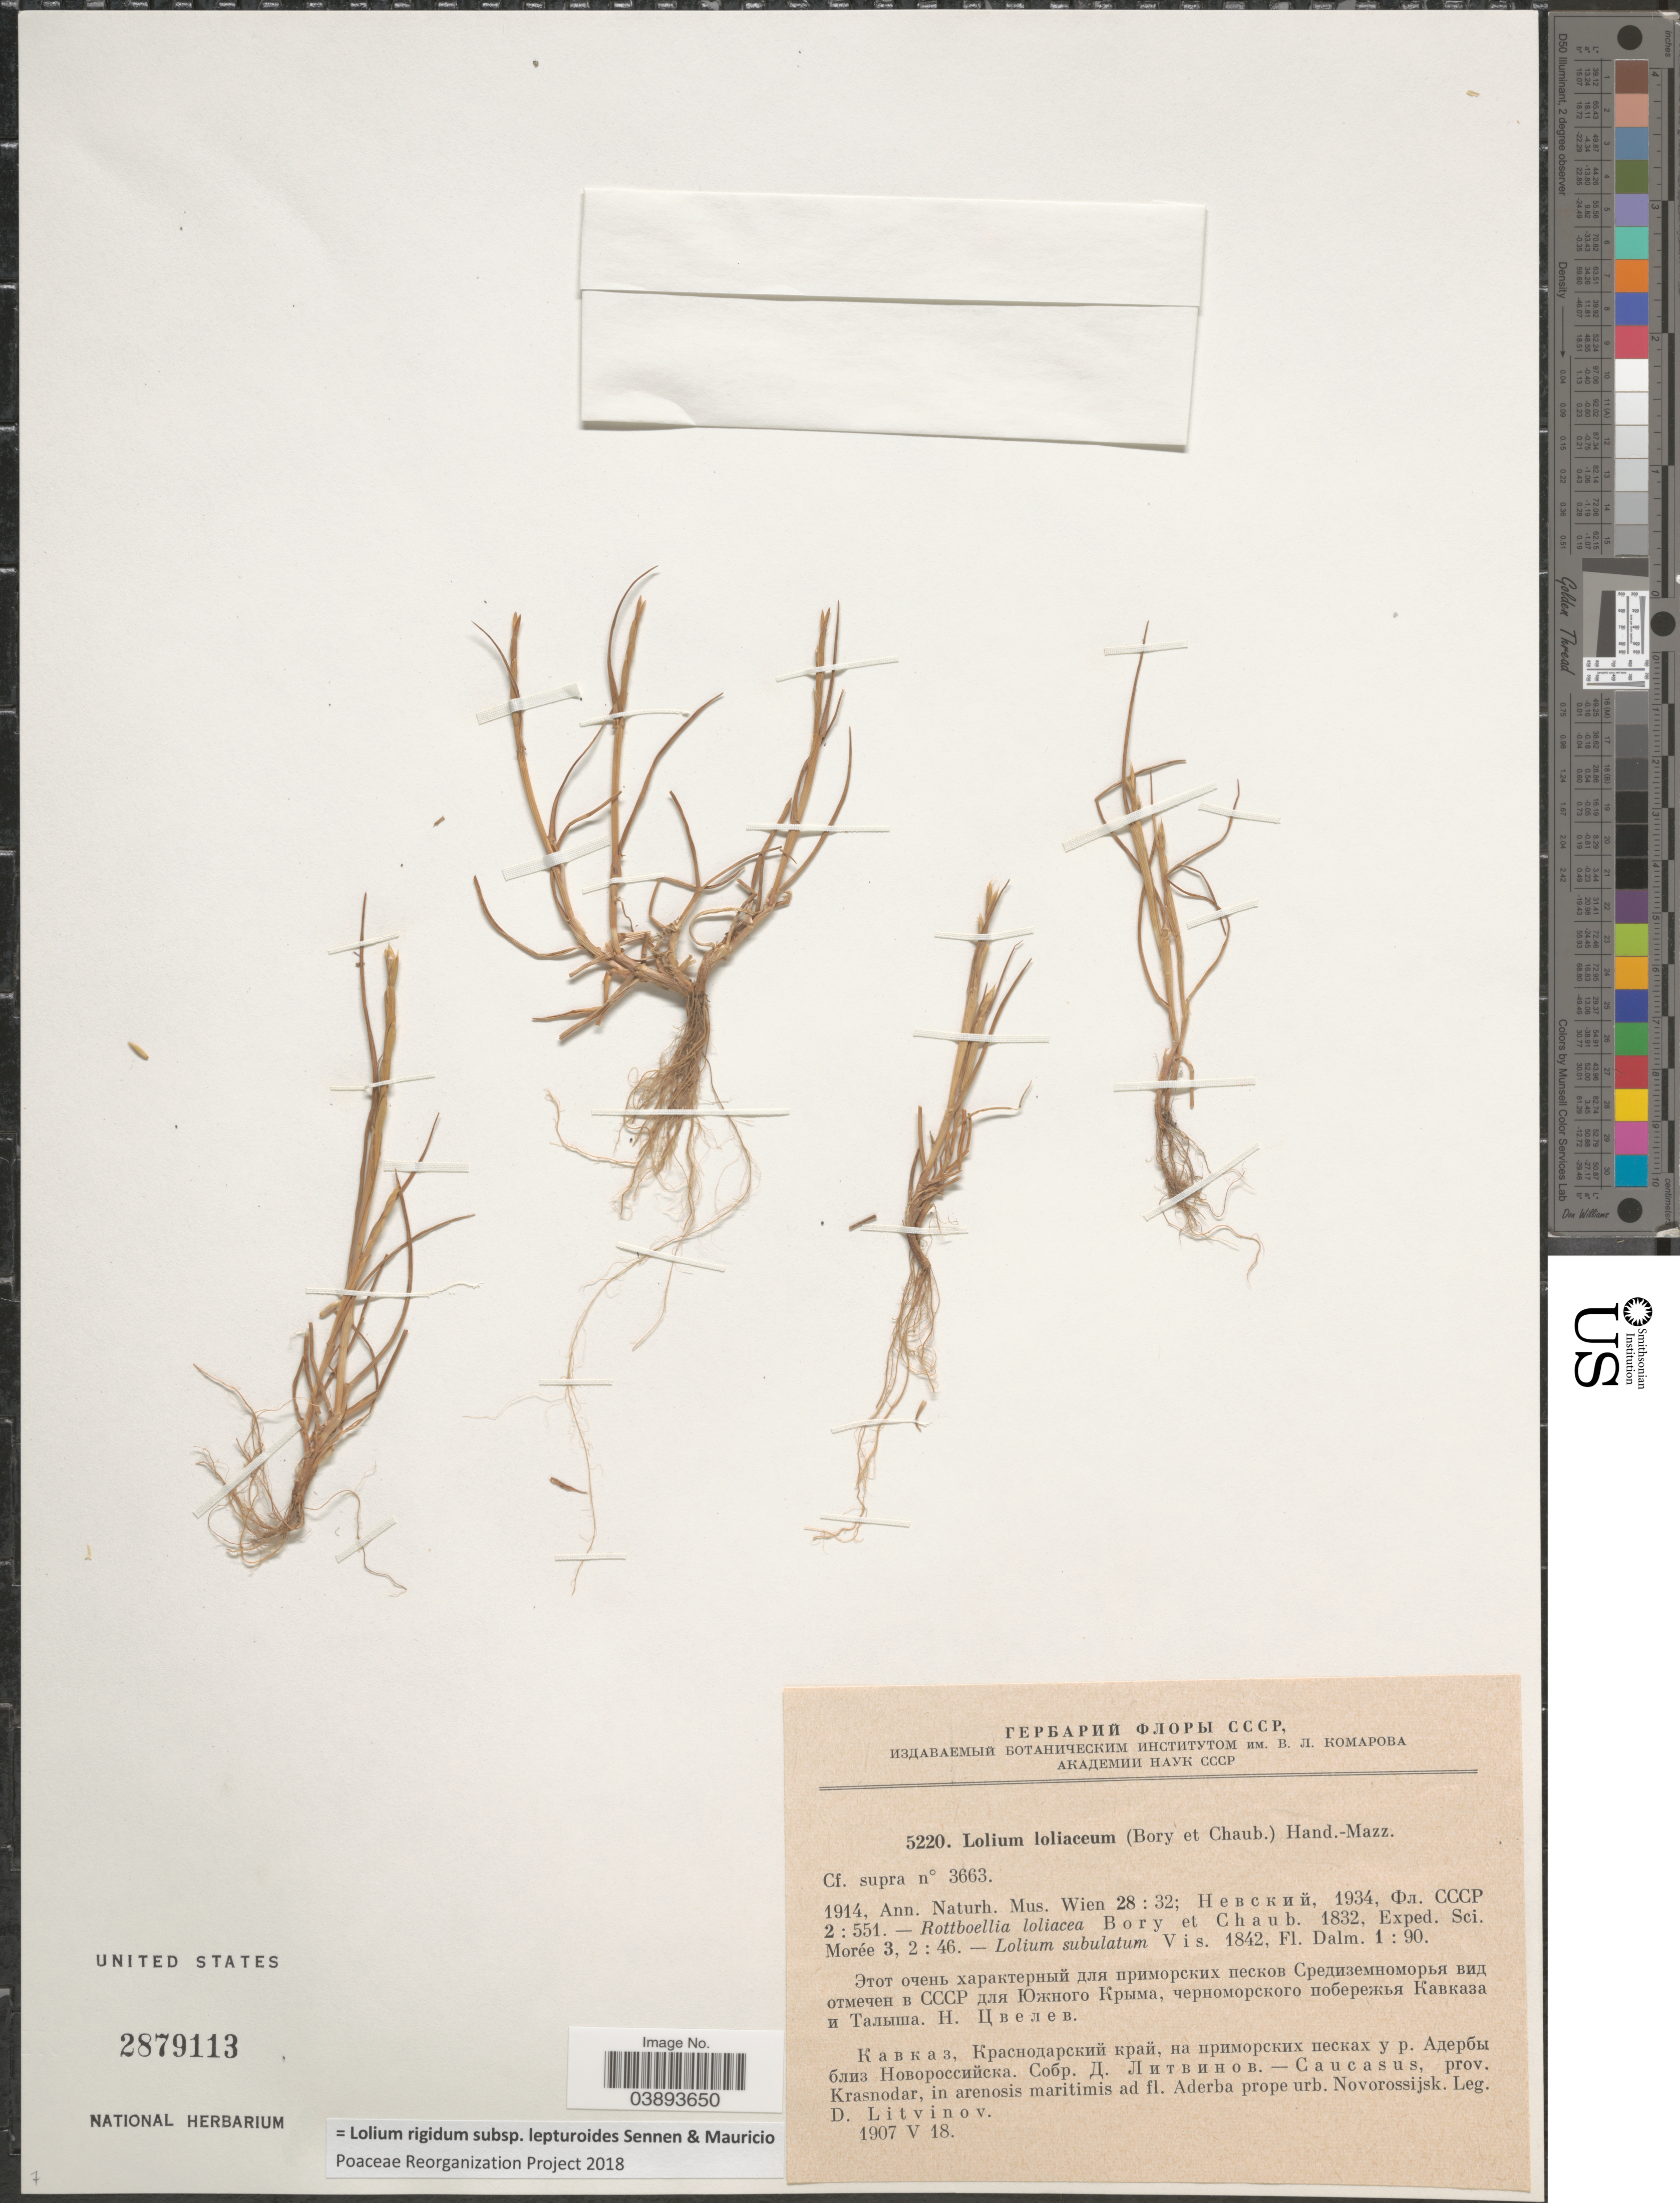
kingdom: Plantae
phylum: Tracheophyta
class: Liliopsida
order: Poales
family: Poaceae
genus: Lolium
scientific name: Lolium rigidum subsp. lepturoides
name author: Sennen & Mauricio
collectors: D. Litvinov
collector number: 5220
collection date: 1907-05-18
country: Russian Federation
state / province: Krasnodar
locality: Caucasus, in arenosis maritimis ad fl. Aderba prope urb. Novorossijsk.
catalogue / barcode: US 2879113